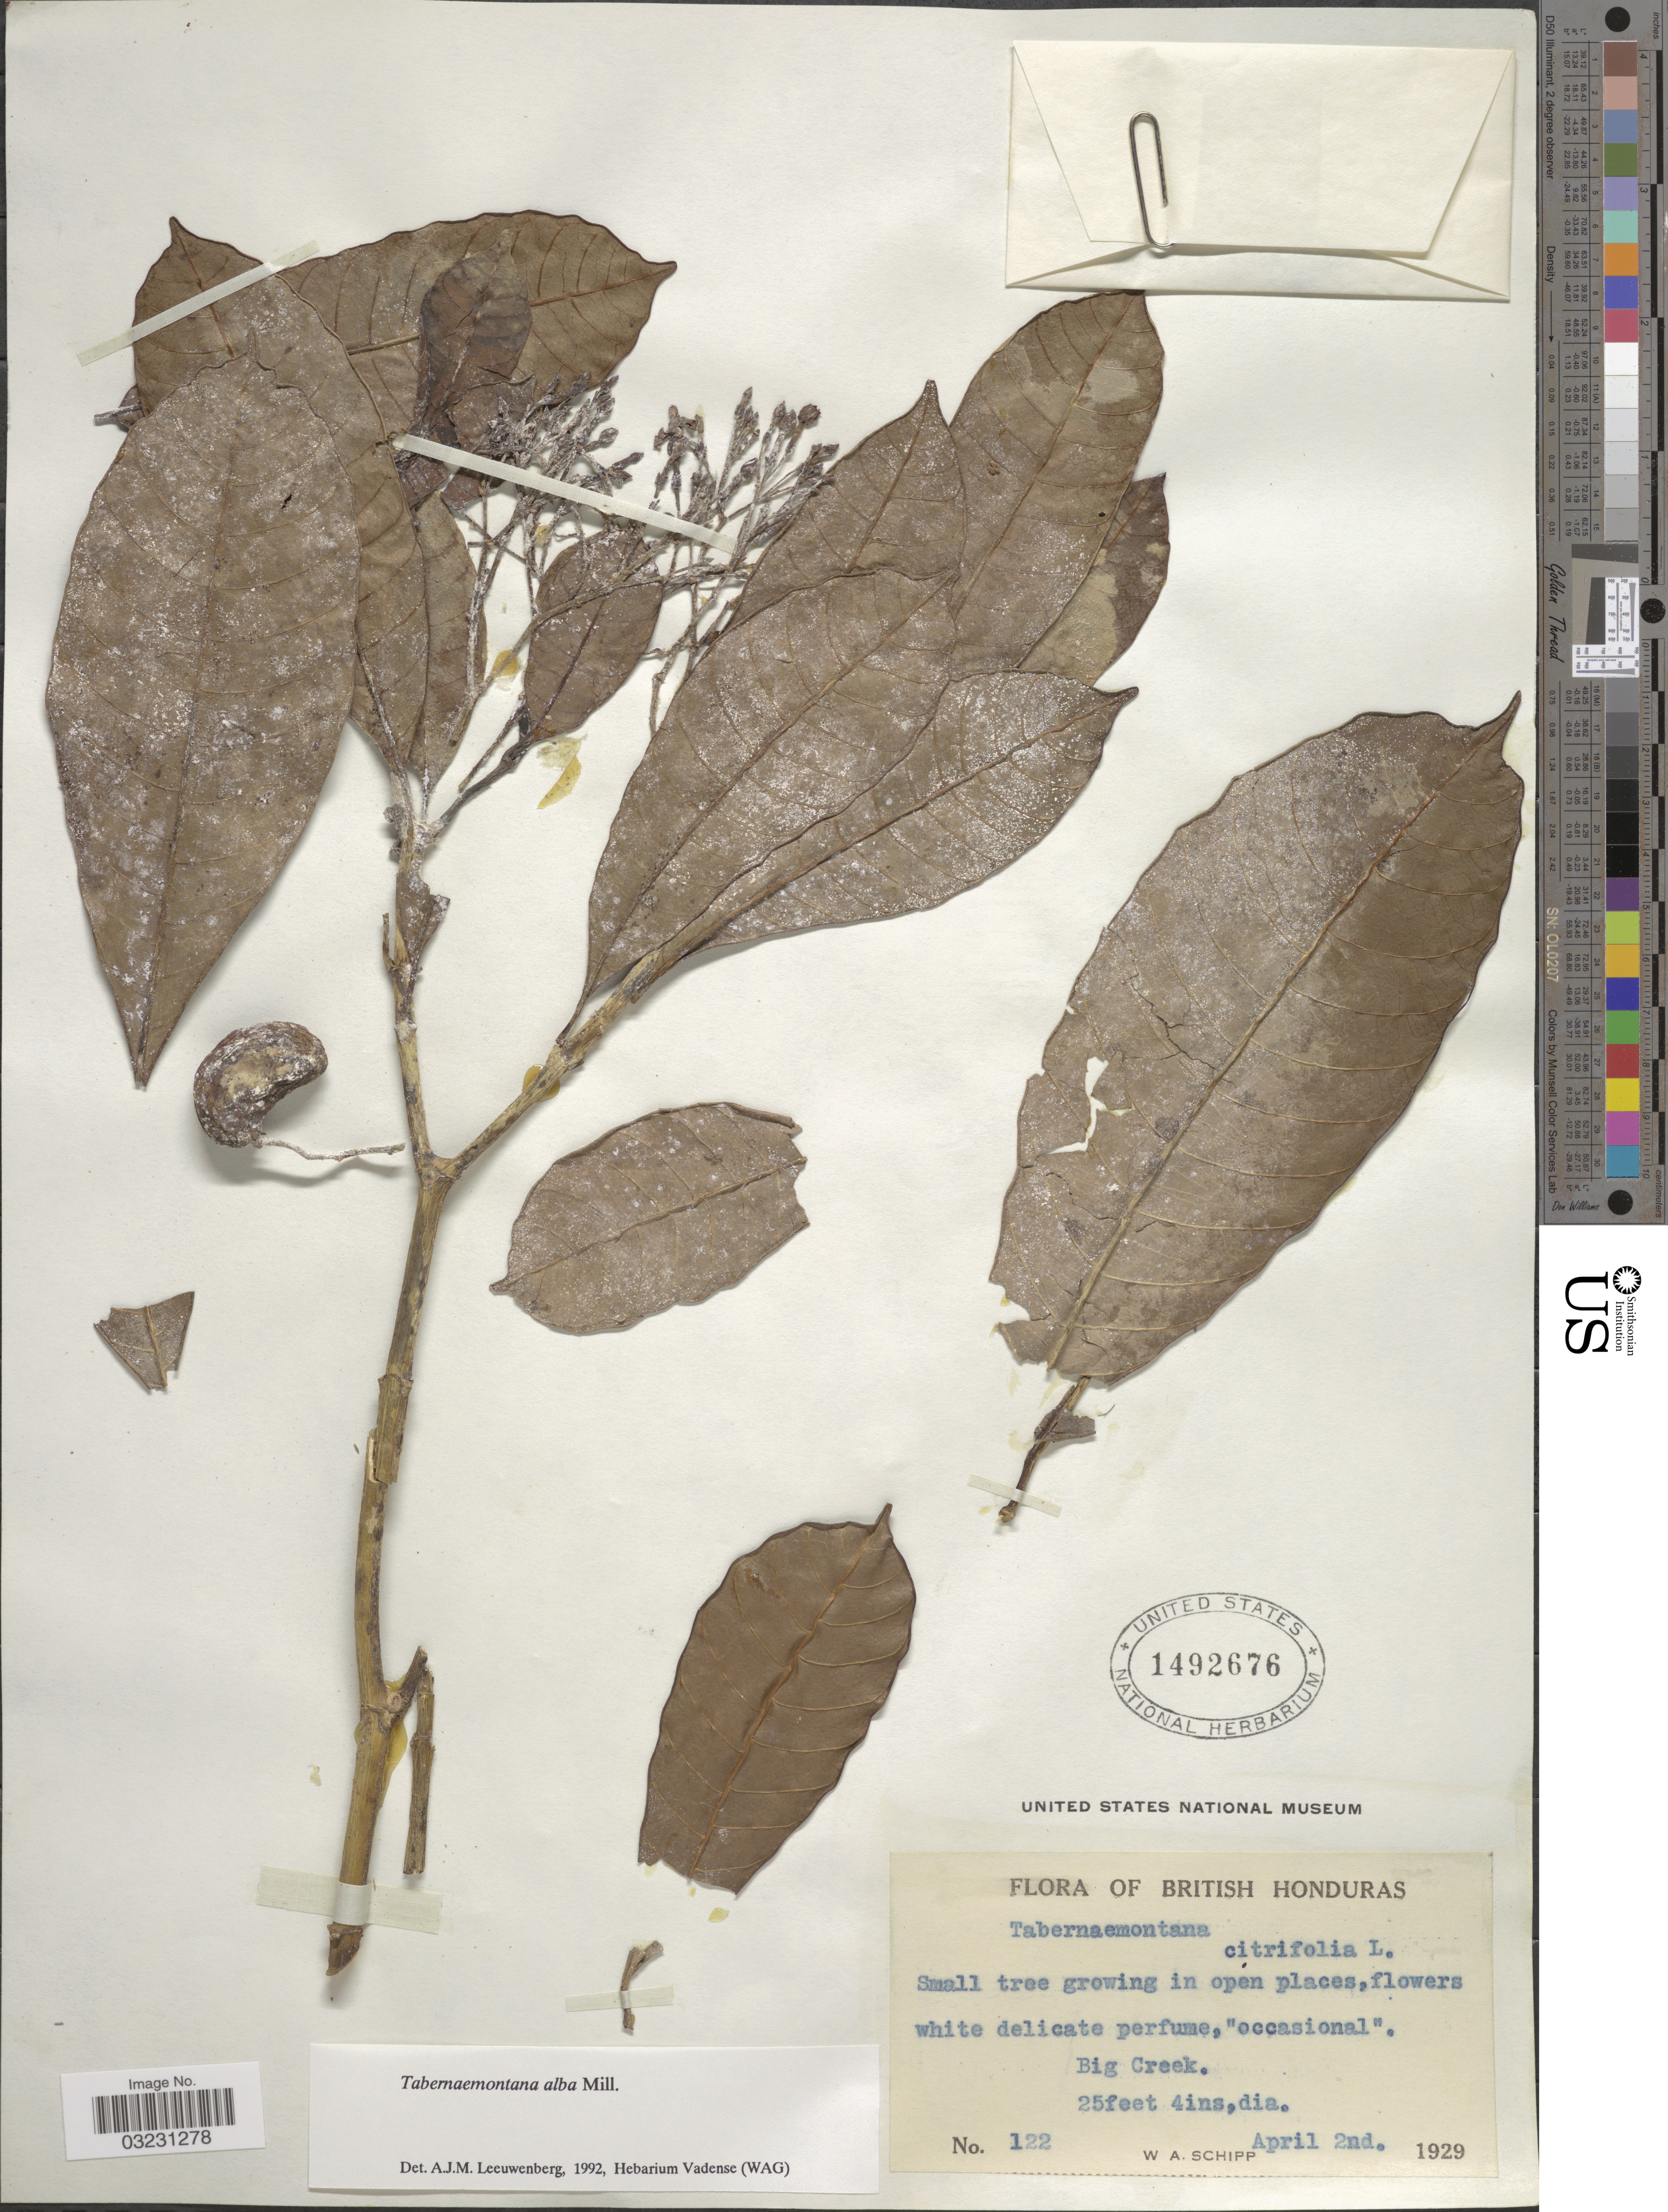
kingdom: Plantae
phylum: Tracheophyta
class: Magnoliopsida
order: Gentianales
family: Apocynaceae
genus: Tabernaemontana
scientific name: Tabernaemontana alba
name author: Mill.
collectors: W. Schipp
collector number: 122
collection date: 1929-04-02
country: Belize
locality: British Honduras, Big Creek.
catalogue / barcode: US 1492676